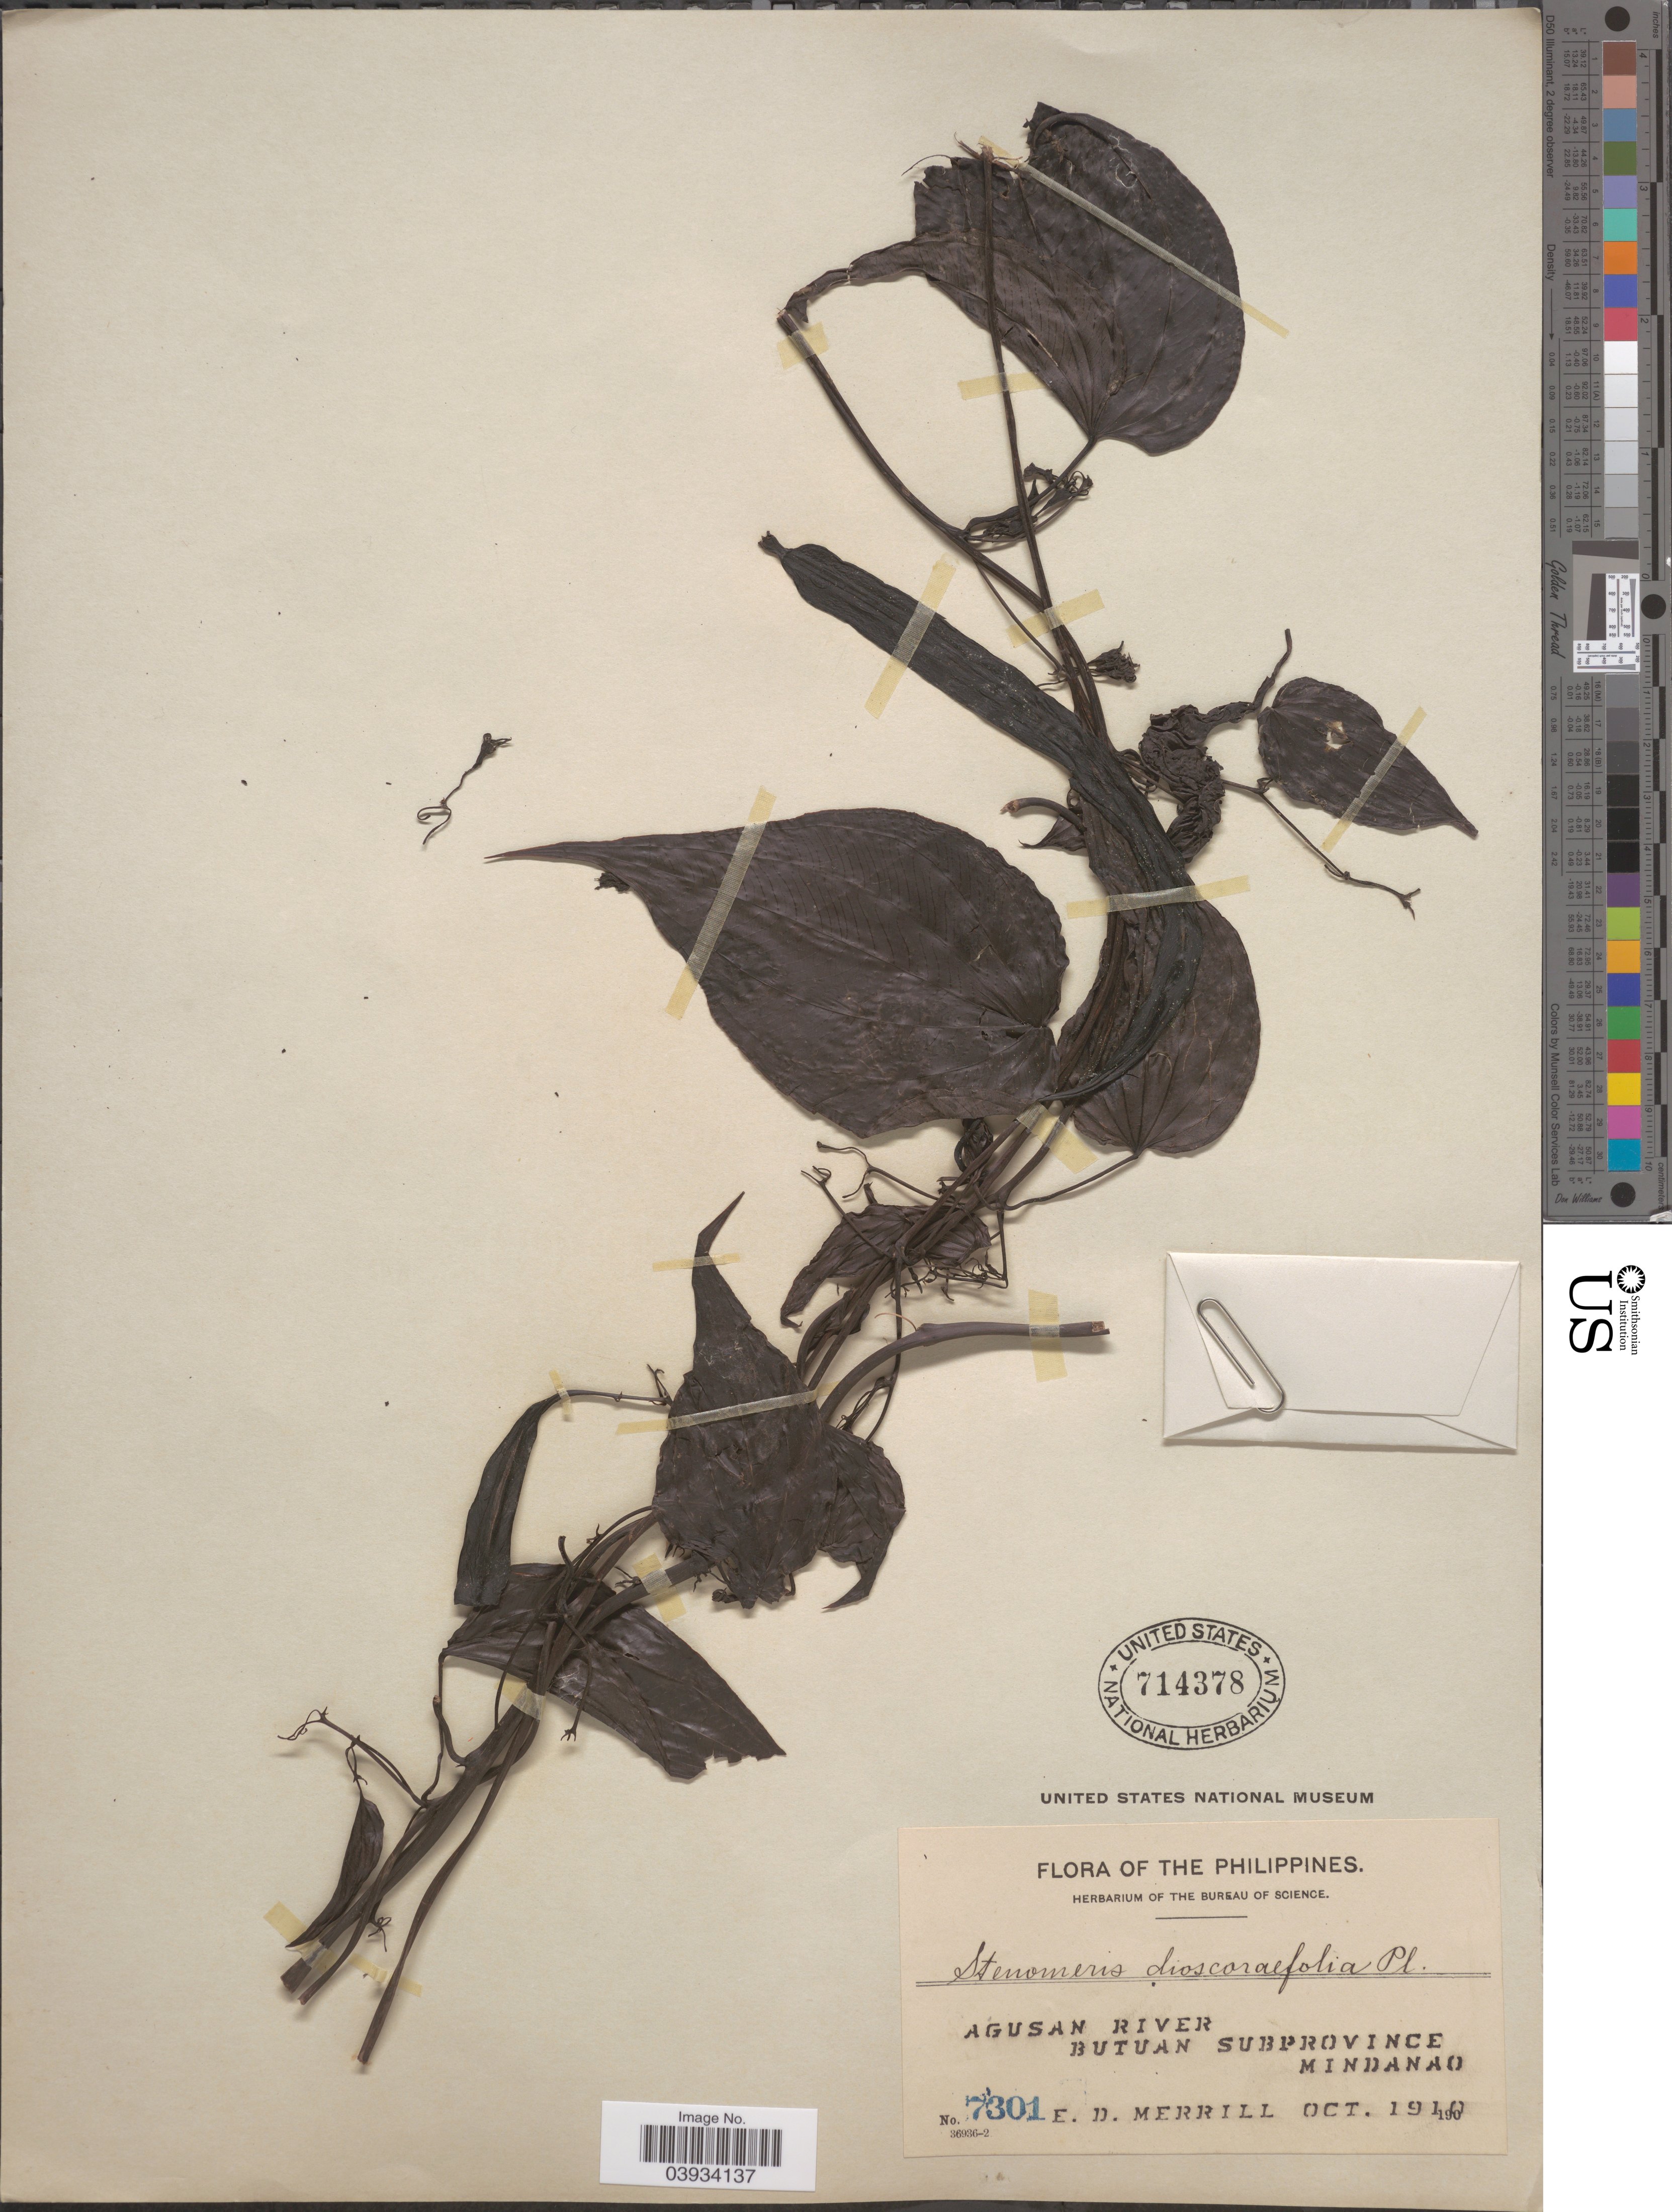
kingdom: Plantae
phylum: Tracheophyta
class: Liliopsida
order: Dioscoreales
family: Dioscoreaceae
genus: Stenomeris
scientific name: Stenomeris dioscoreifolia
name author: Planch.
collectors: E. D. Merrill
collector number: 7301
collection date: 1910-10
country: Philippines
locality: Agusan River. Butuan Subprovince. Mindanao.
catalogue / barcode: US 714378